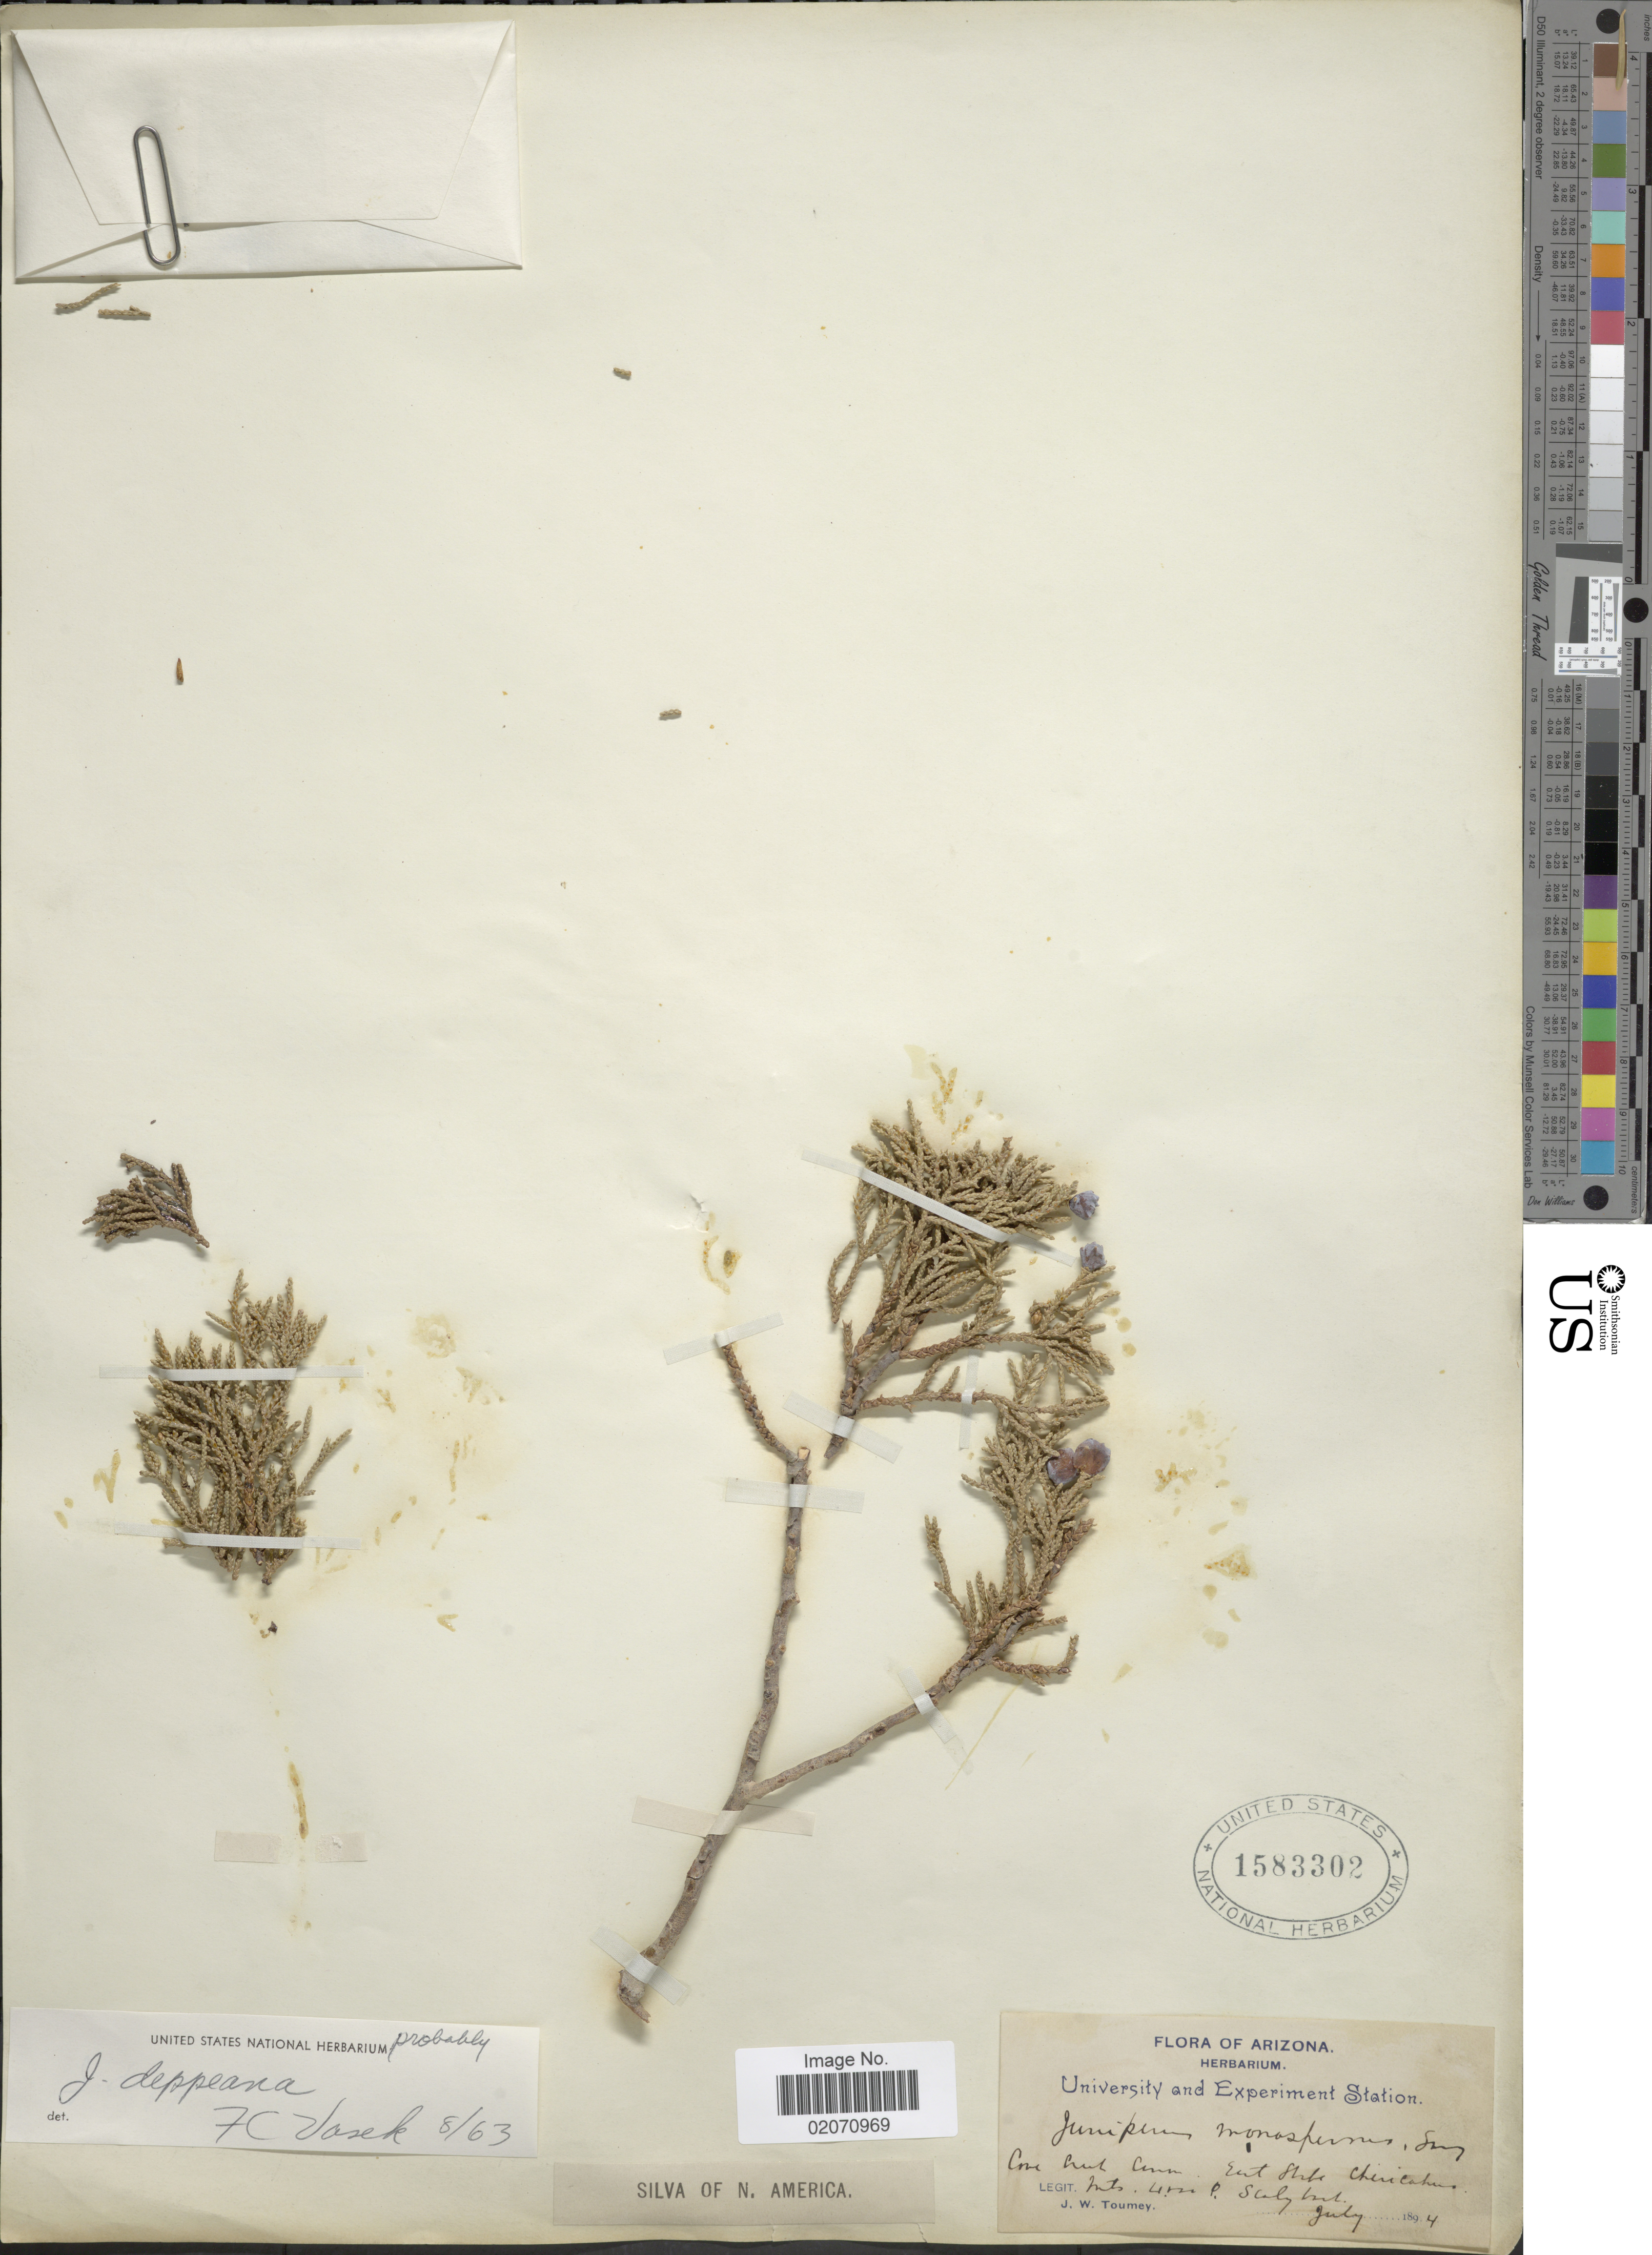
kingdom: Plantae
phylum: Tracheophyta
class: Pinopsida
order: Pinales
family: Cupressaceae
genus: Juniperus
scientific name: Juniperus deppeana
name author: Steud.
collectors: J. W. Toumey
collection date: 1894-07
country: United States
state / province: Arizona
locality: Cove Creek Canon, East State Chiricahua Mts. 4 mi.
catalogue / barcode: US 1583302